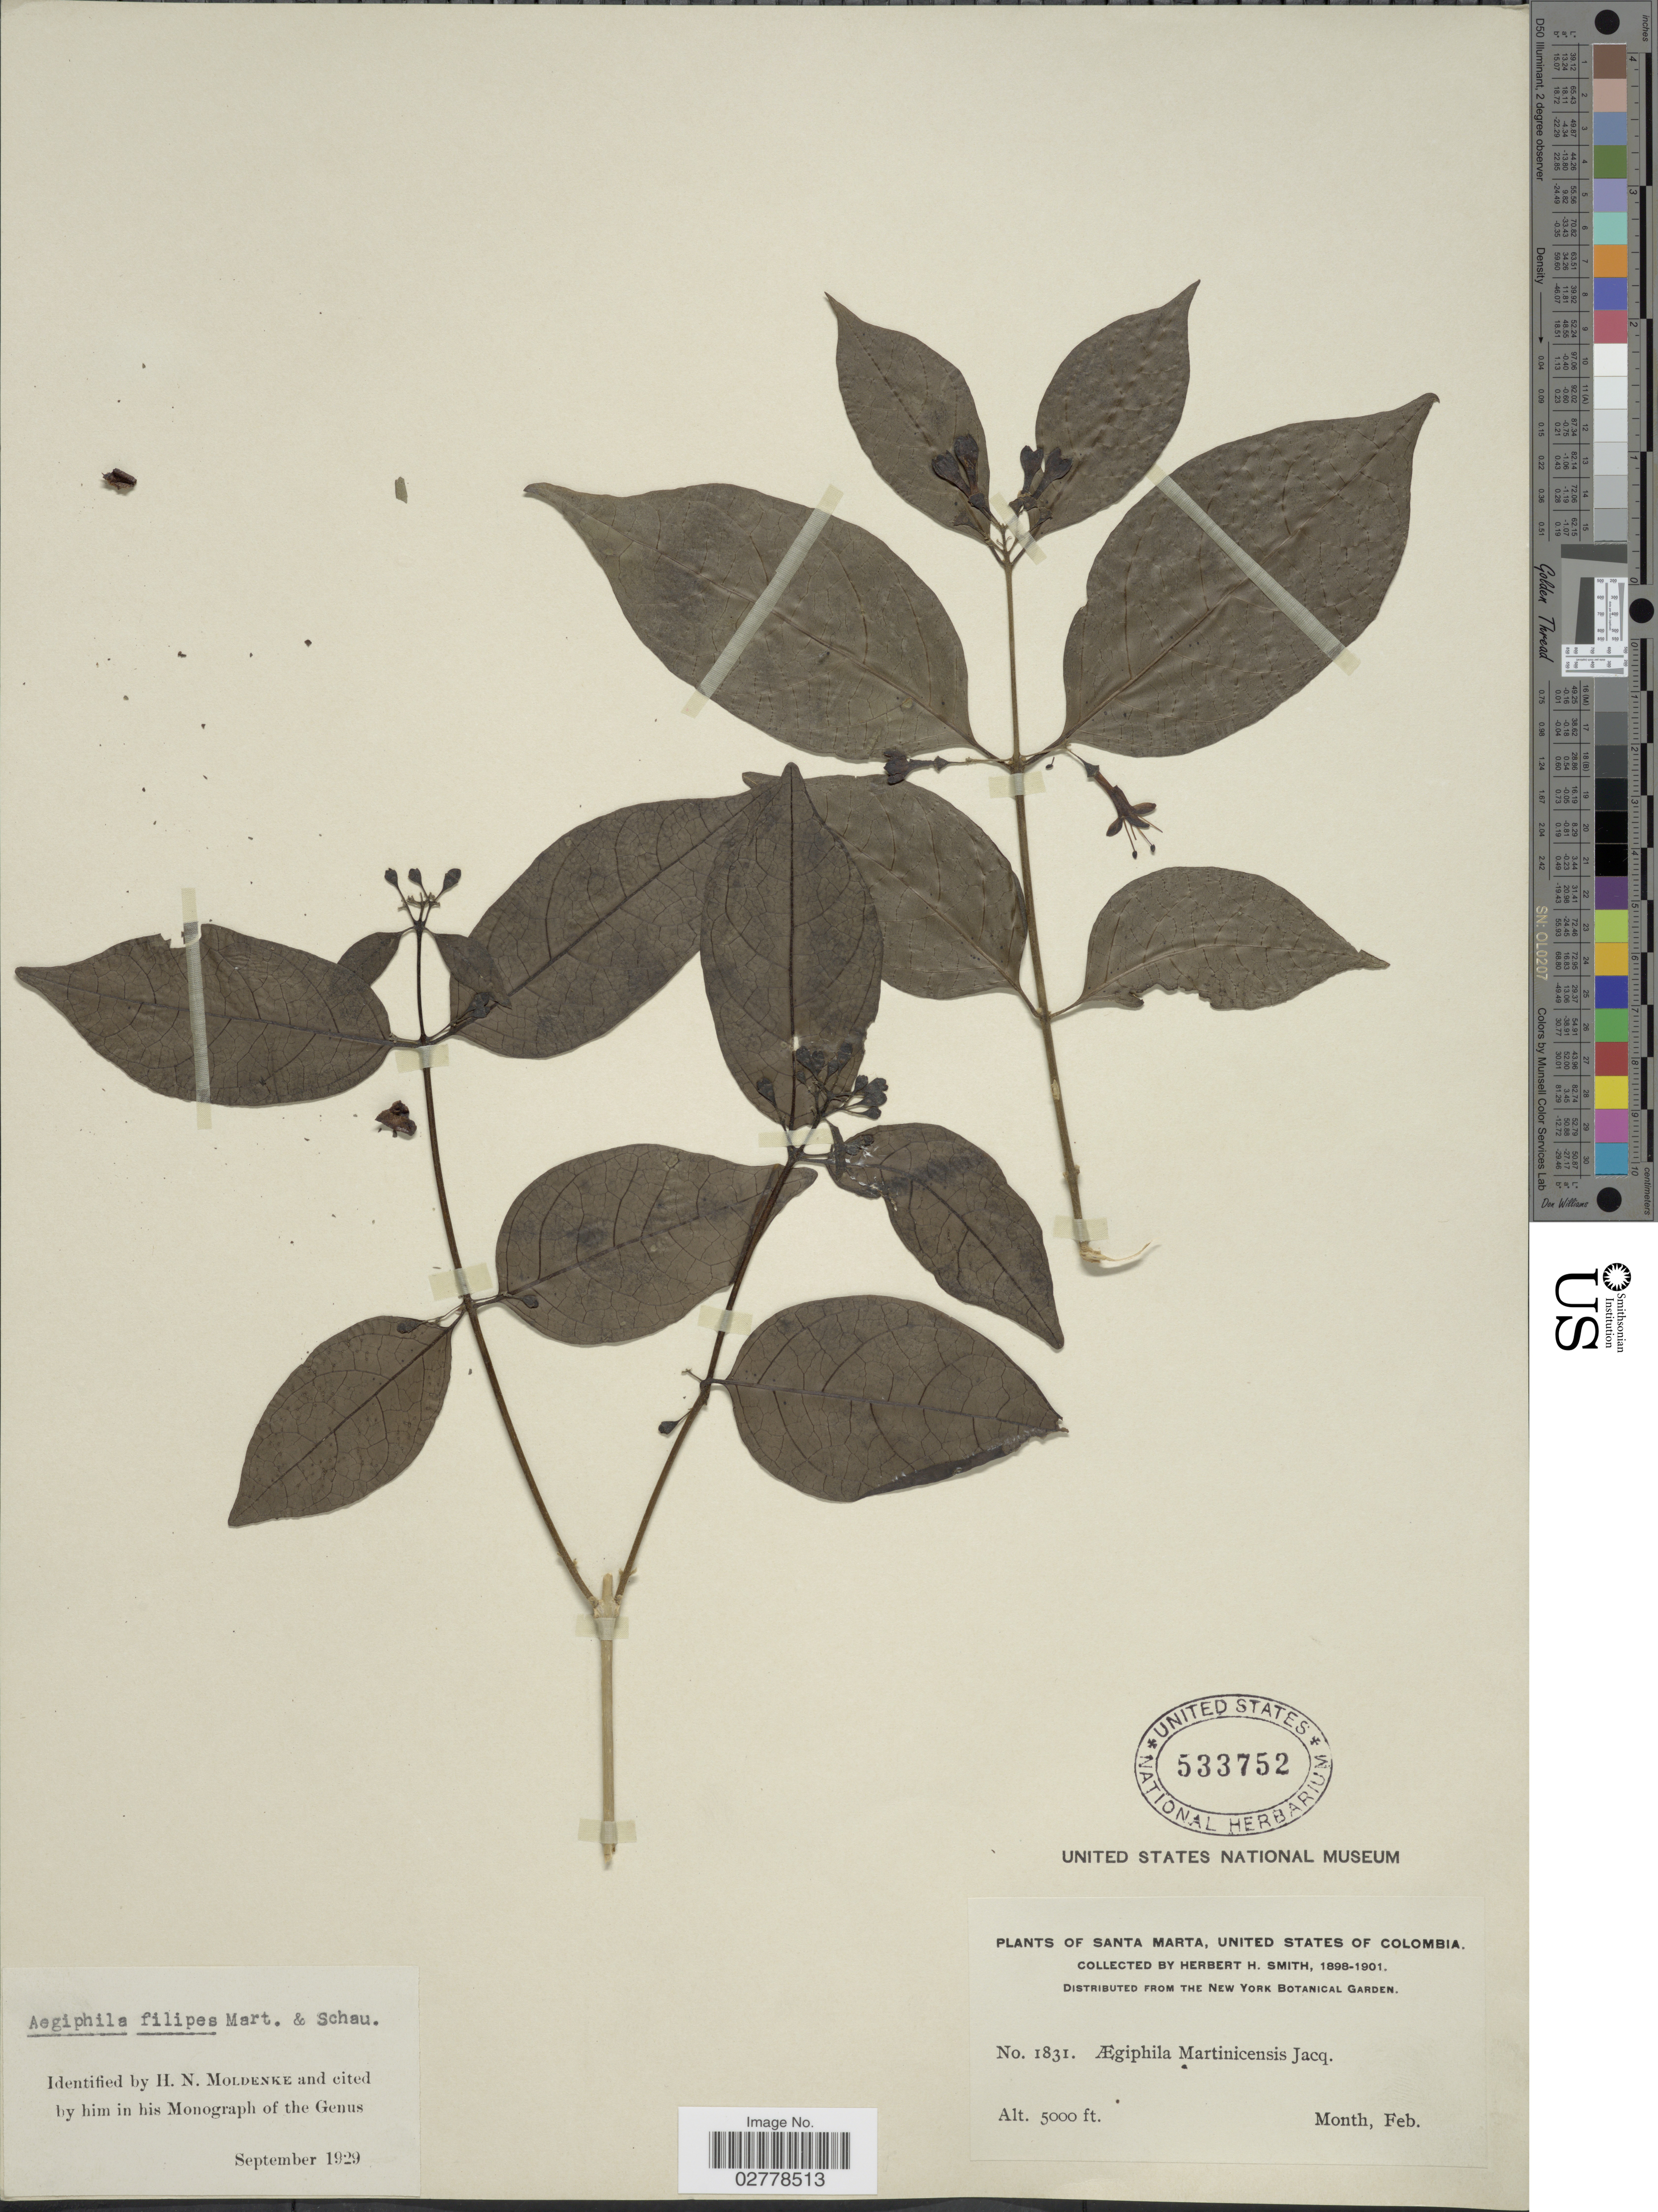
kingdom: Plantae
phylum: Tracheophyta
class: Magnoliopsida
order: Lamiales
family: Lamiaceae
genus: Aegiphila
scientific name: Aegiphila filipes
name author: Mart. & Schauer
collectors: Herbert H. Smith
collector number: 1831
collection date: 1898-02/1901-02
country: Colombia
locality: Santa Marta, United States of Colombia.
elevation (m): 1524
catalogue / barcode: US 533752